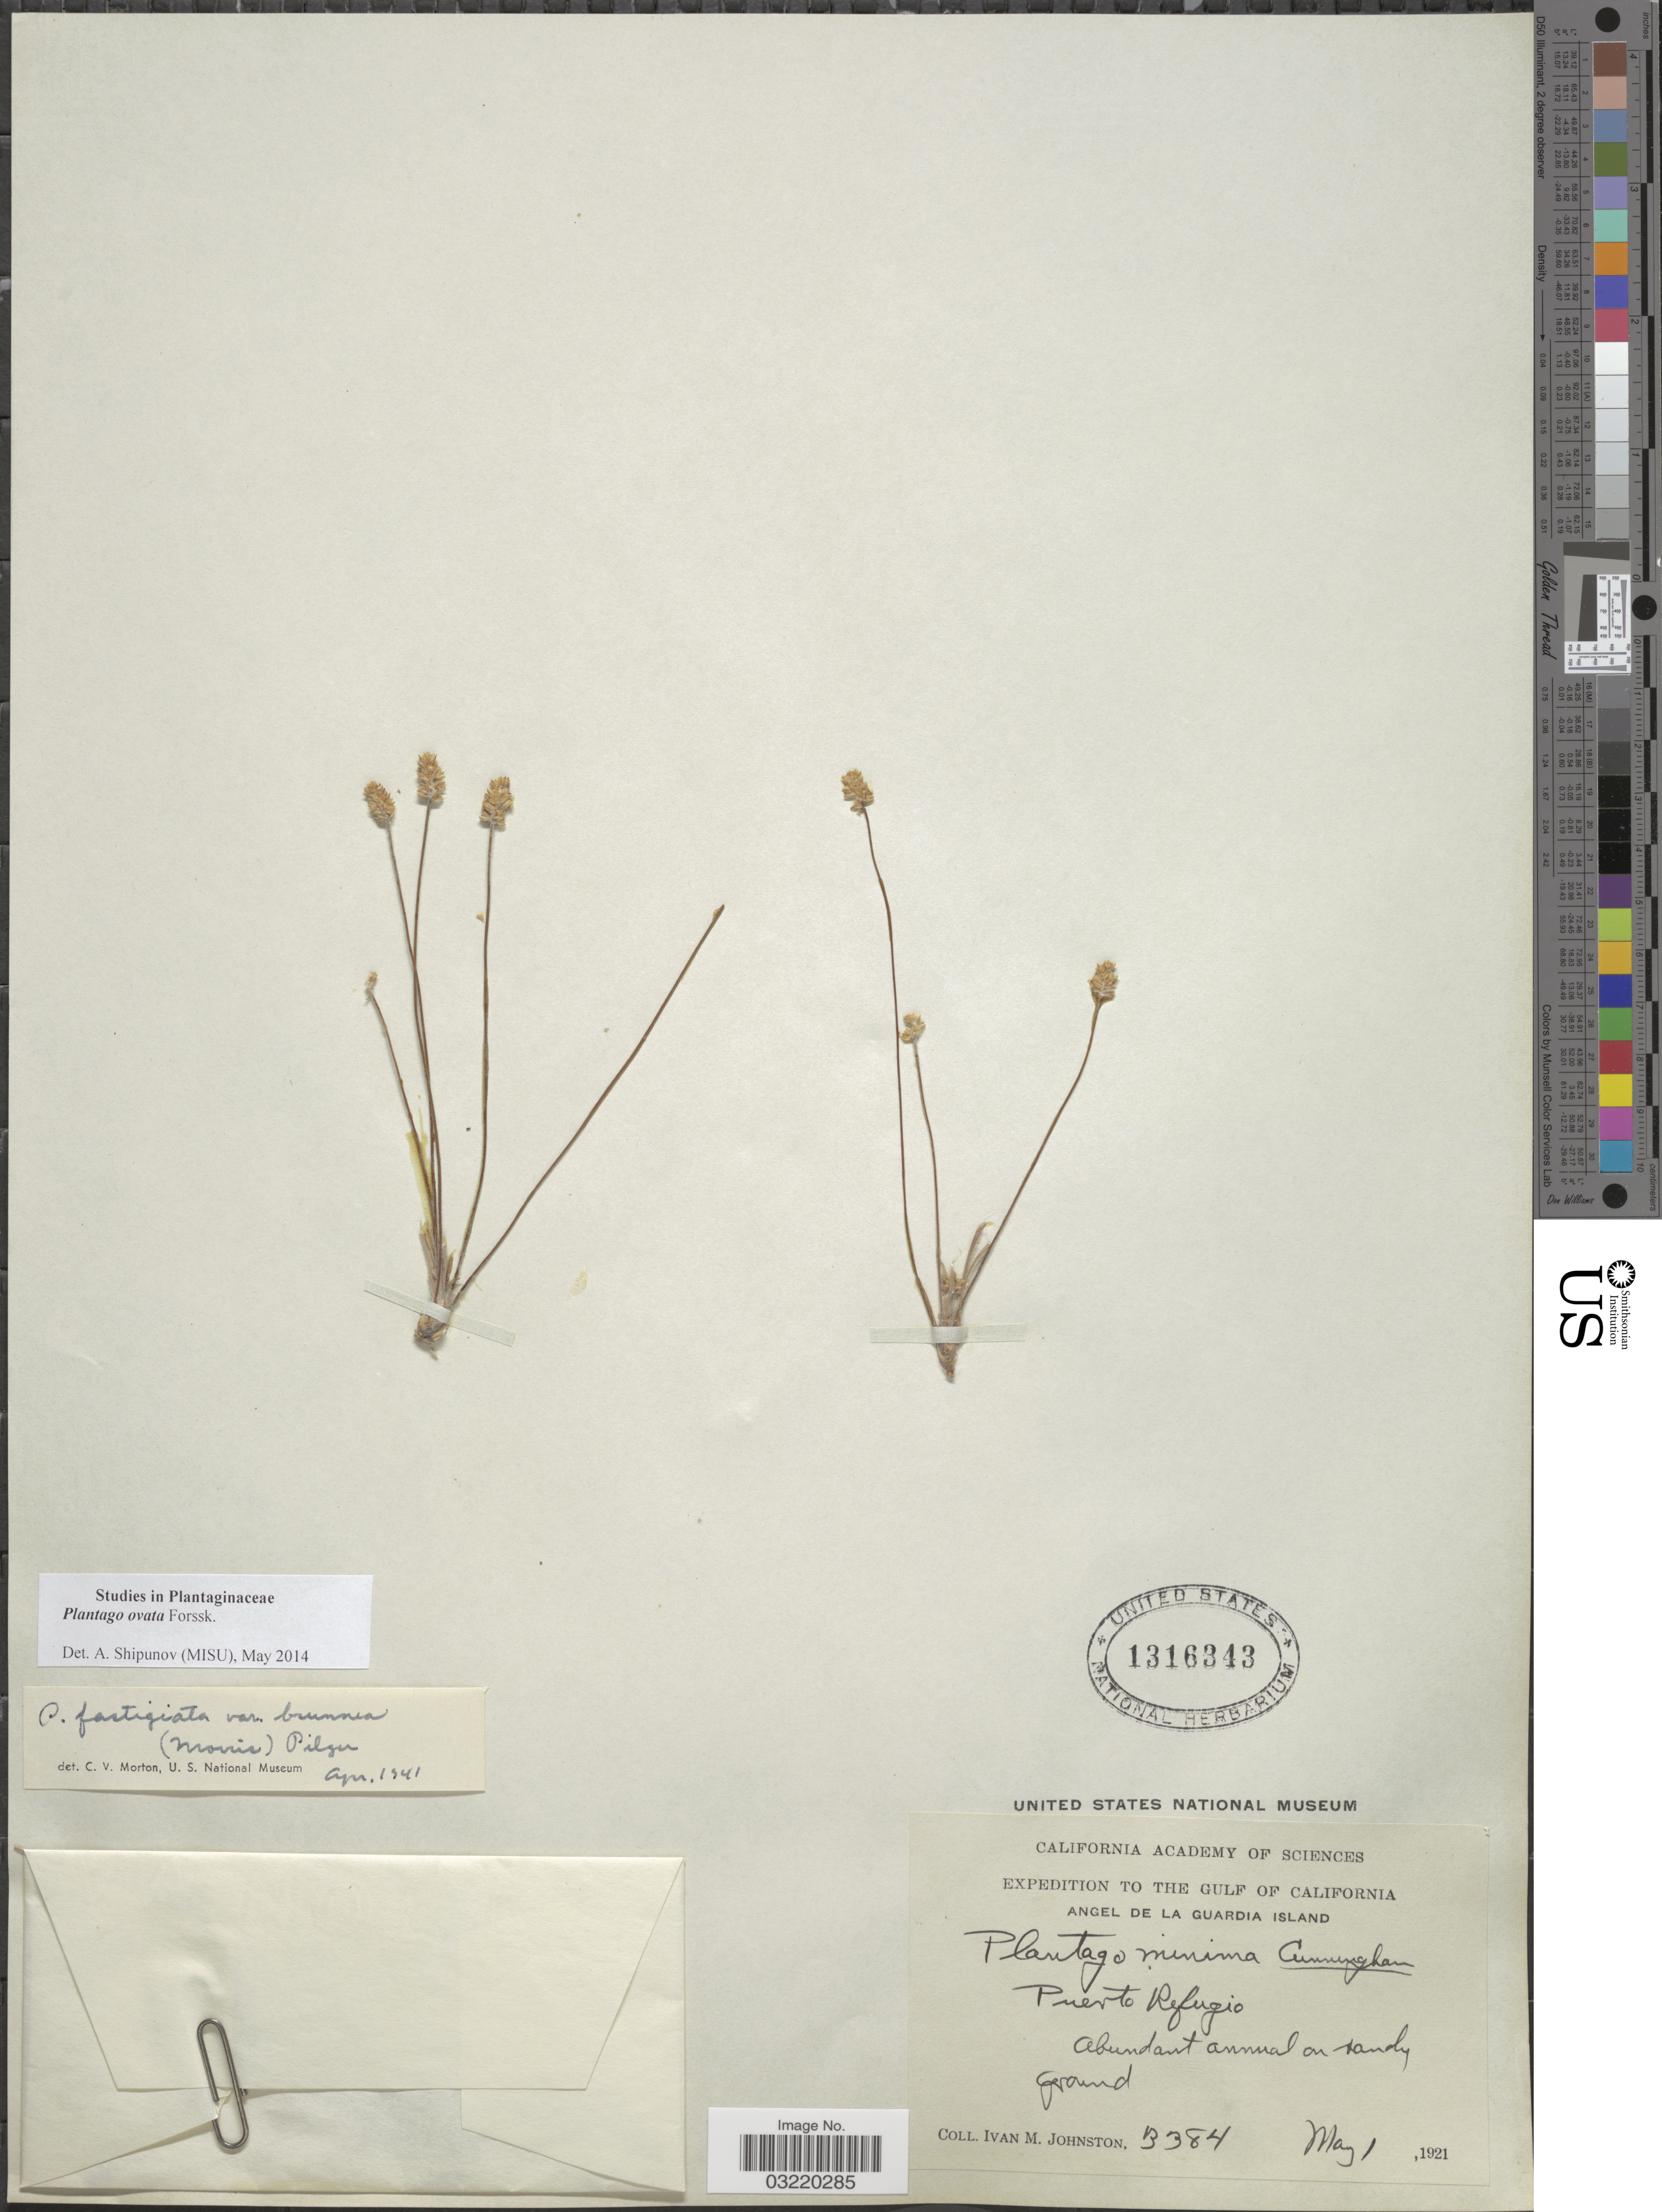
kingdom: Plantae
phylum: Tracheophyta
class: Magnoliopsida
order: Lamiales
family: Plantaginaceae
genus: Plantago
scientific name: Plantago ovata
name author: Forssk.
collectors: I.M. Johnston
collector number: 3384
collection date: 1921-05-01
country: Mexico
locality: The Gulf of California. Angel de La Guardia Island. Puerto Refugio.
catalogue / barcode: US 1316343